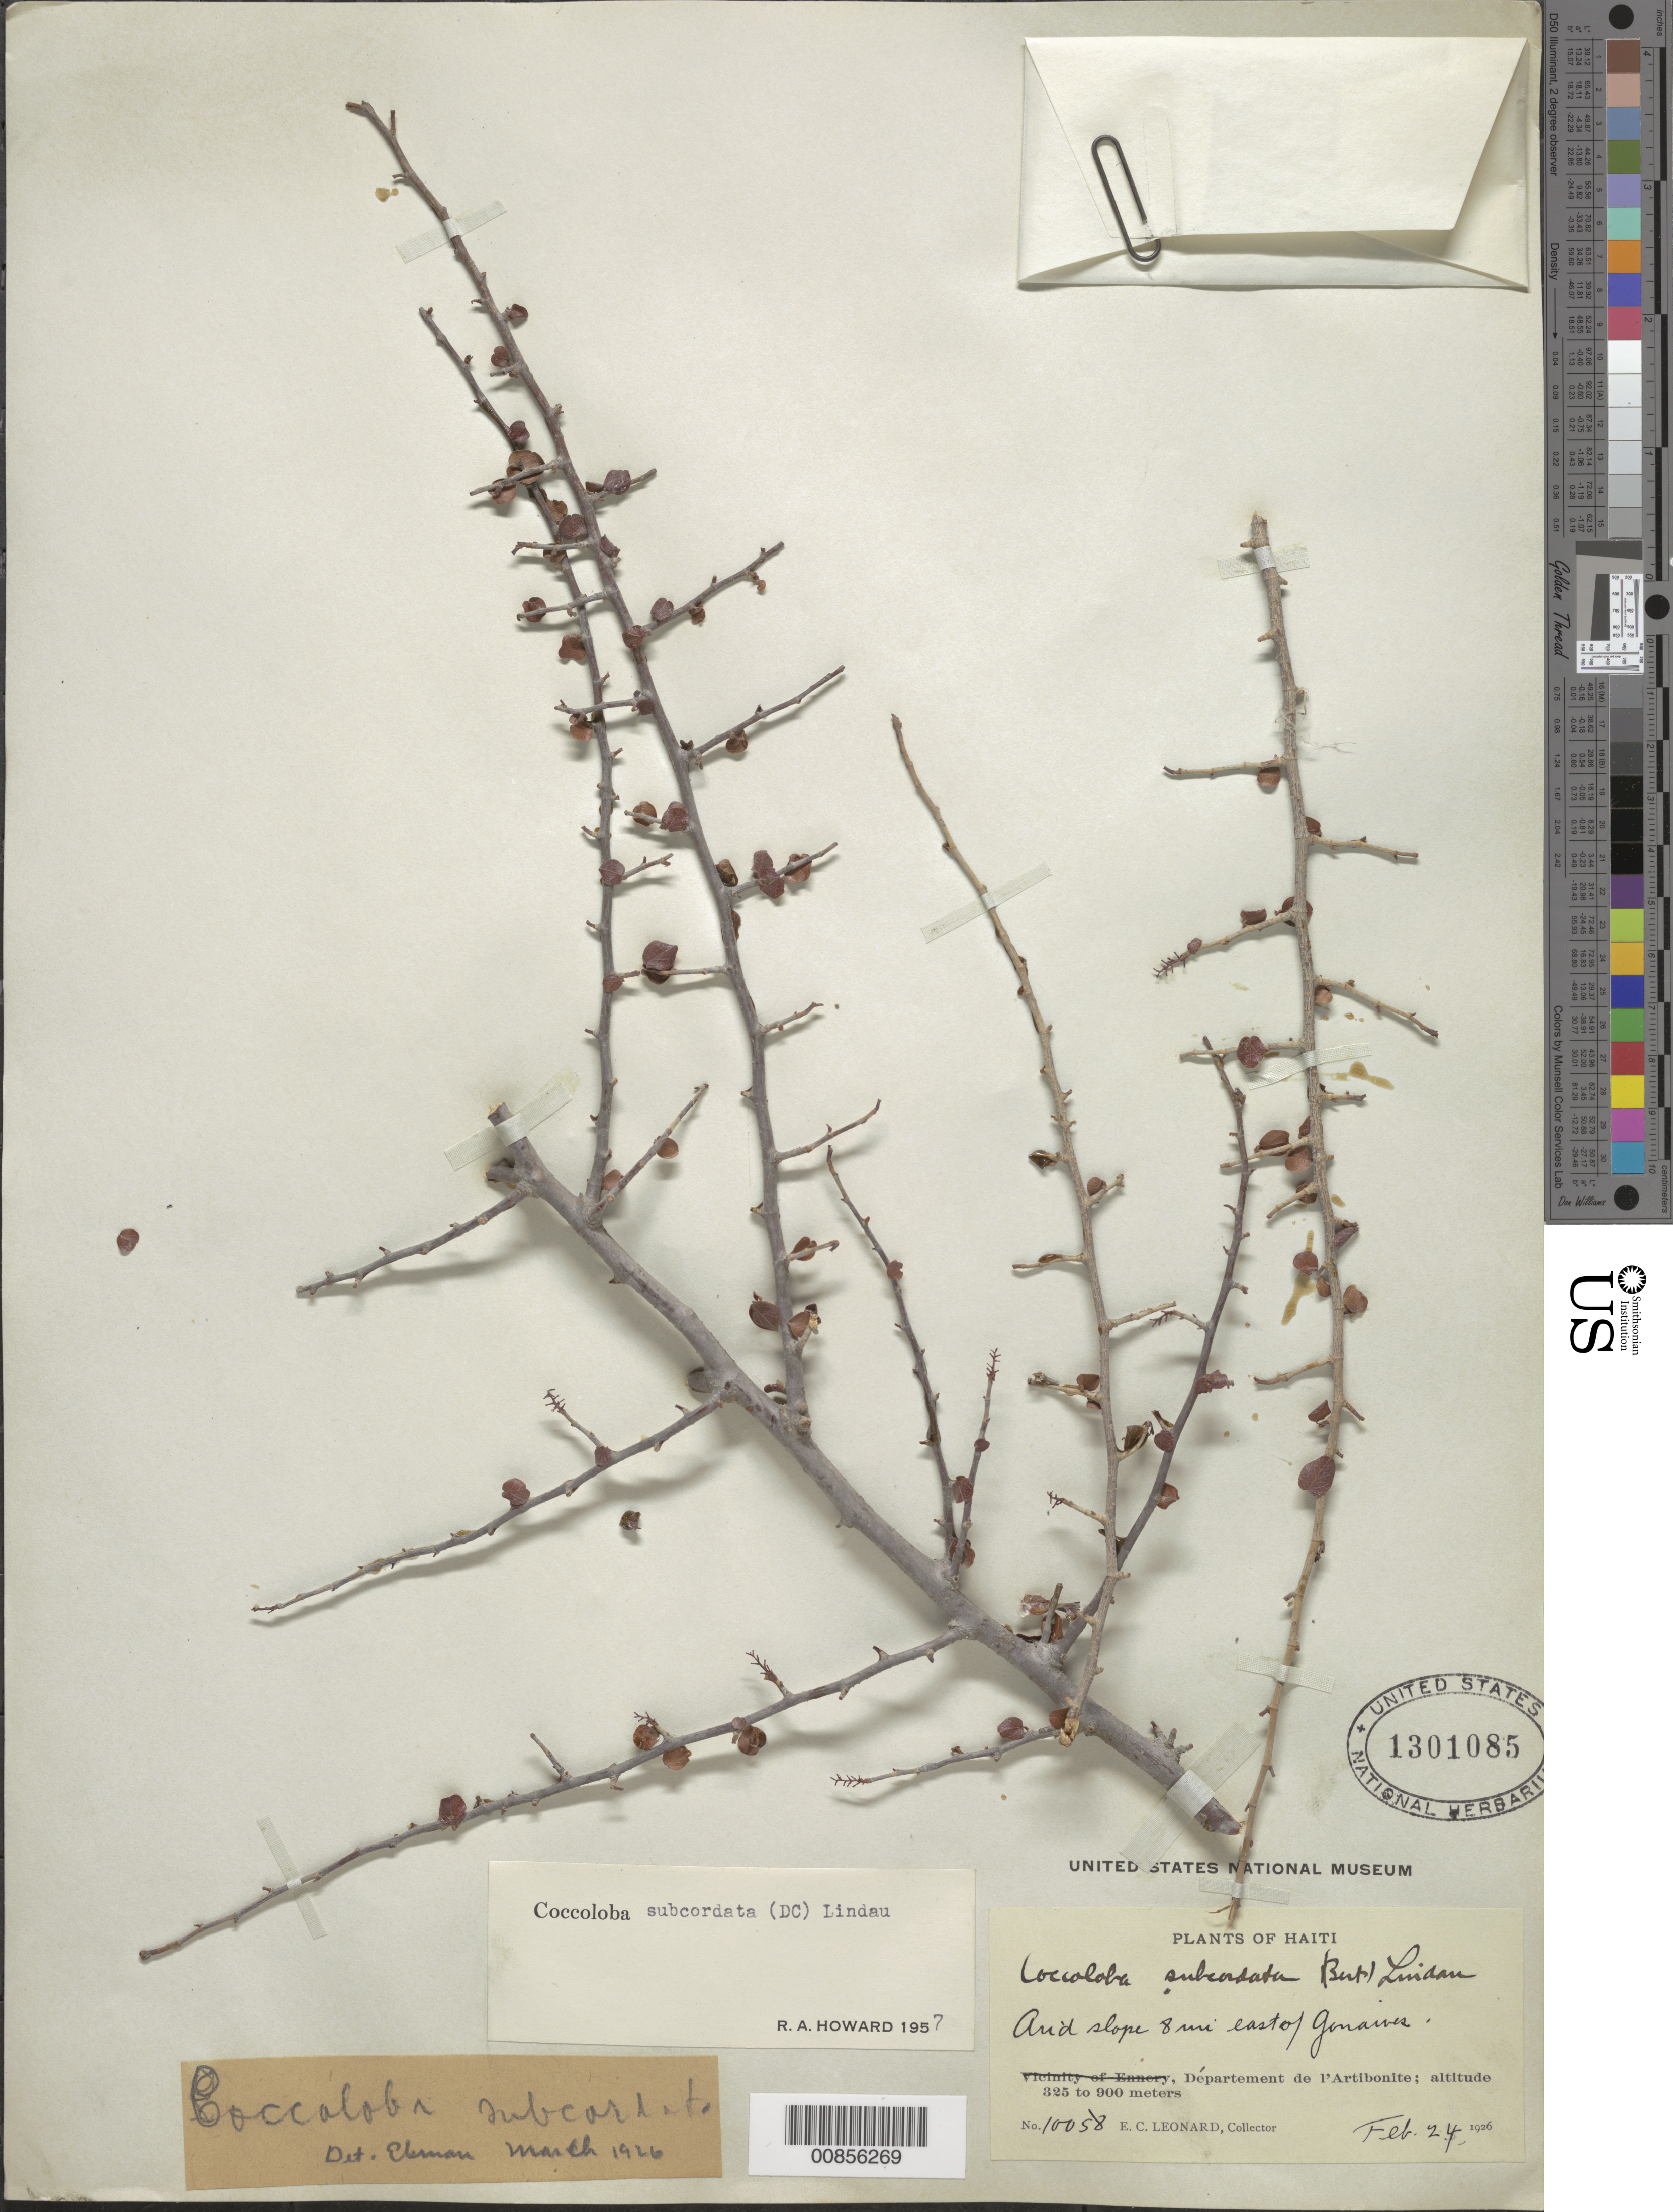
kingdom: Plantae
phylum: Tracheophyta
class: Magnoliopsida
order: Caryophyllales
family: Polygonaceae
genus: Coccoloba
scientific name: Coccoloba subcordata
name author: (DC.) Lindau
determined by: Howard, R. A.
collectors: E. C. Leonard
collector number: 10058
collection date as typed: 24 Feb 1926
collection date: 1926-02-24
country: Haiti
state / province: Artibonite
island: Hispaniola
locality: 8 mi. east of Gonaives.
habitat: Arid slope.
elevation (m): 325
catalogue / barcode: US 1301085